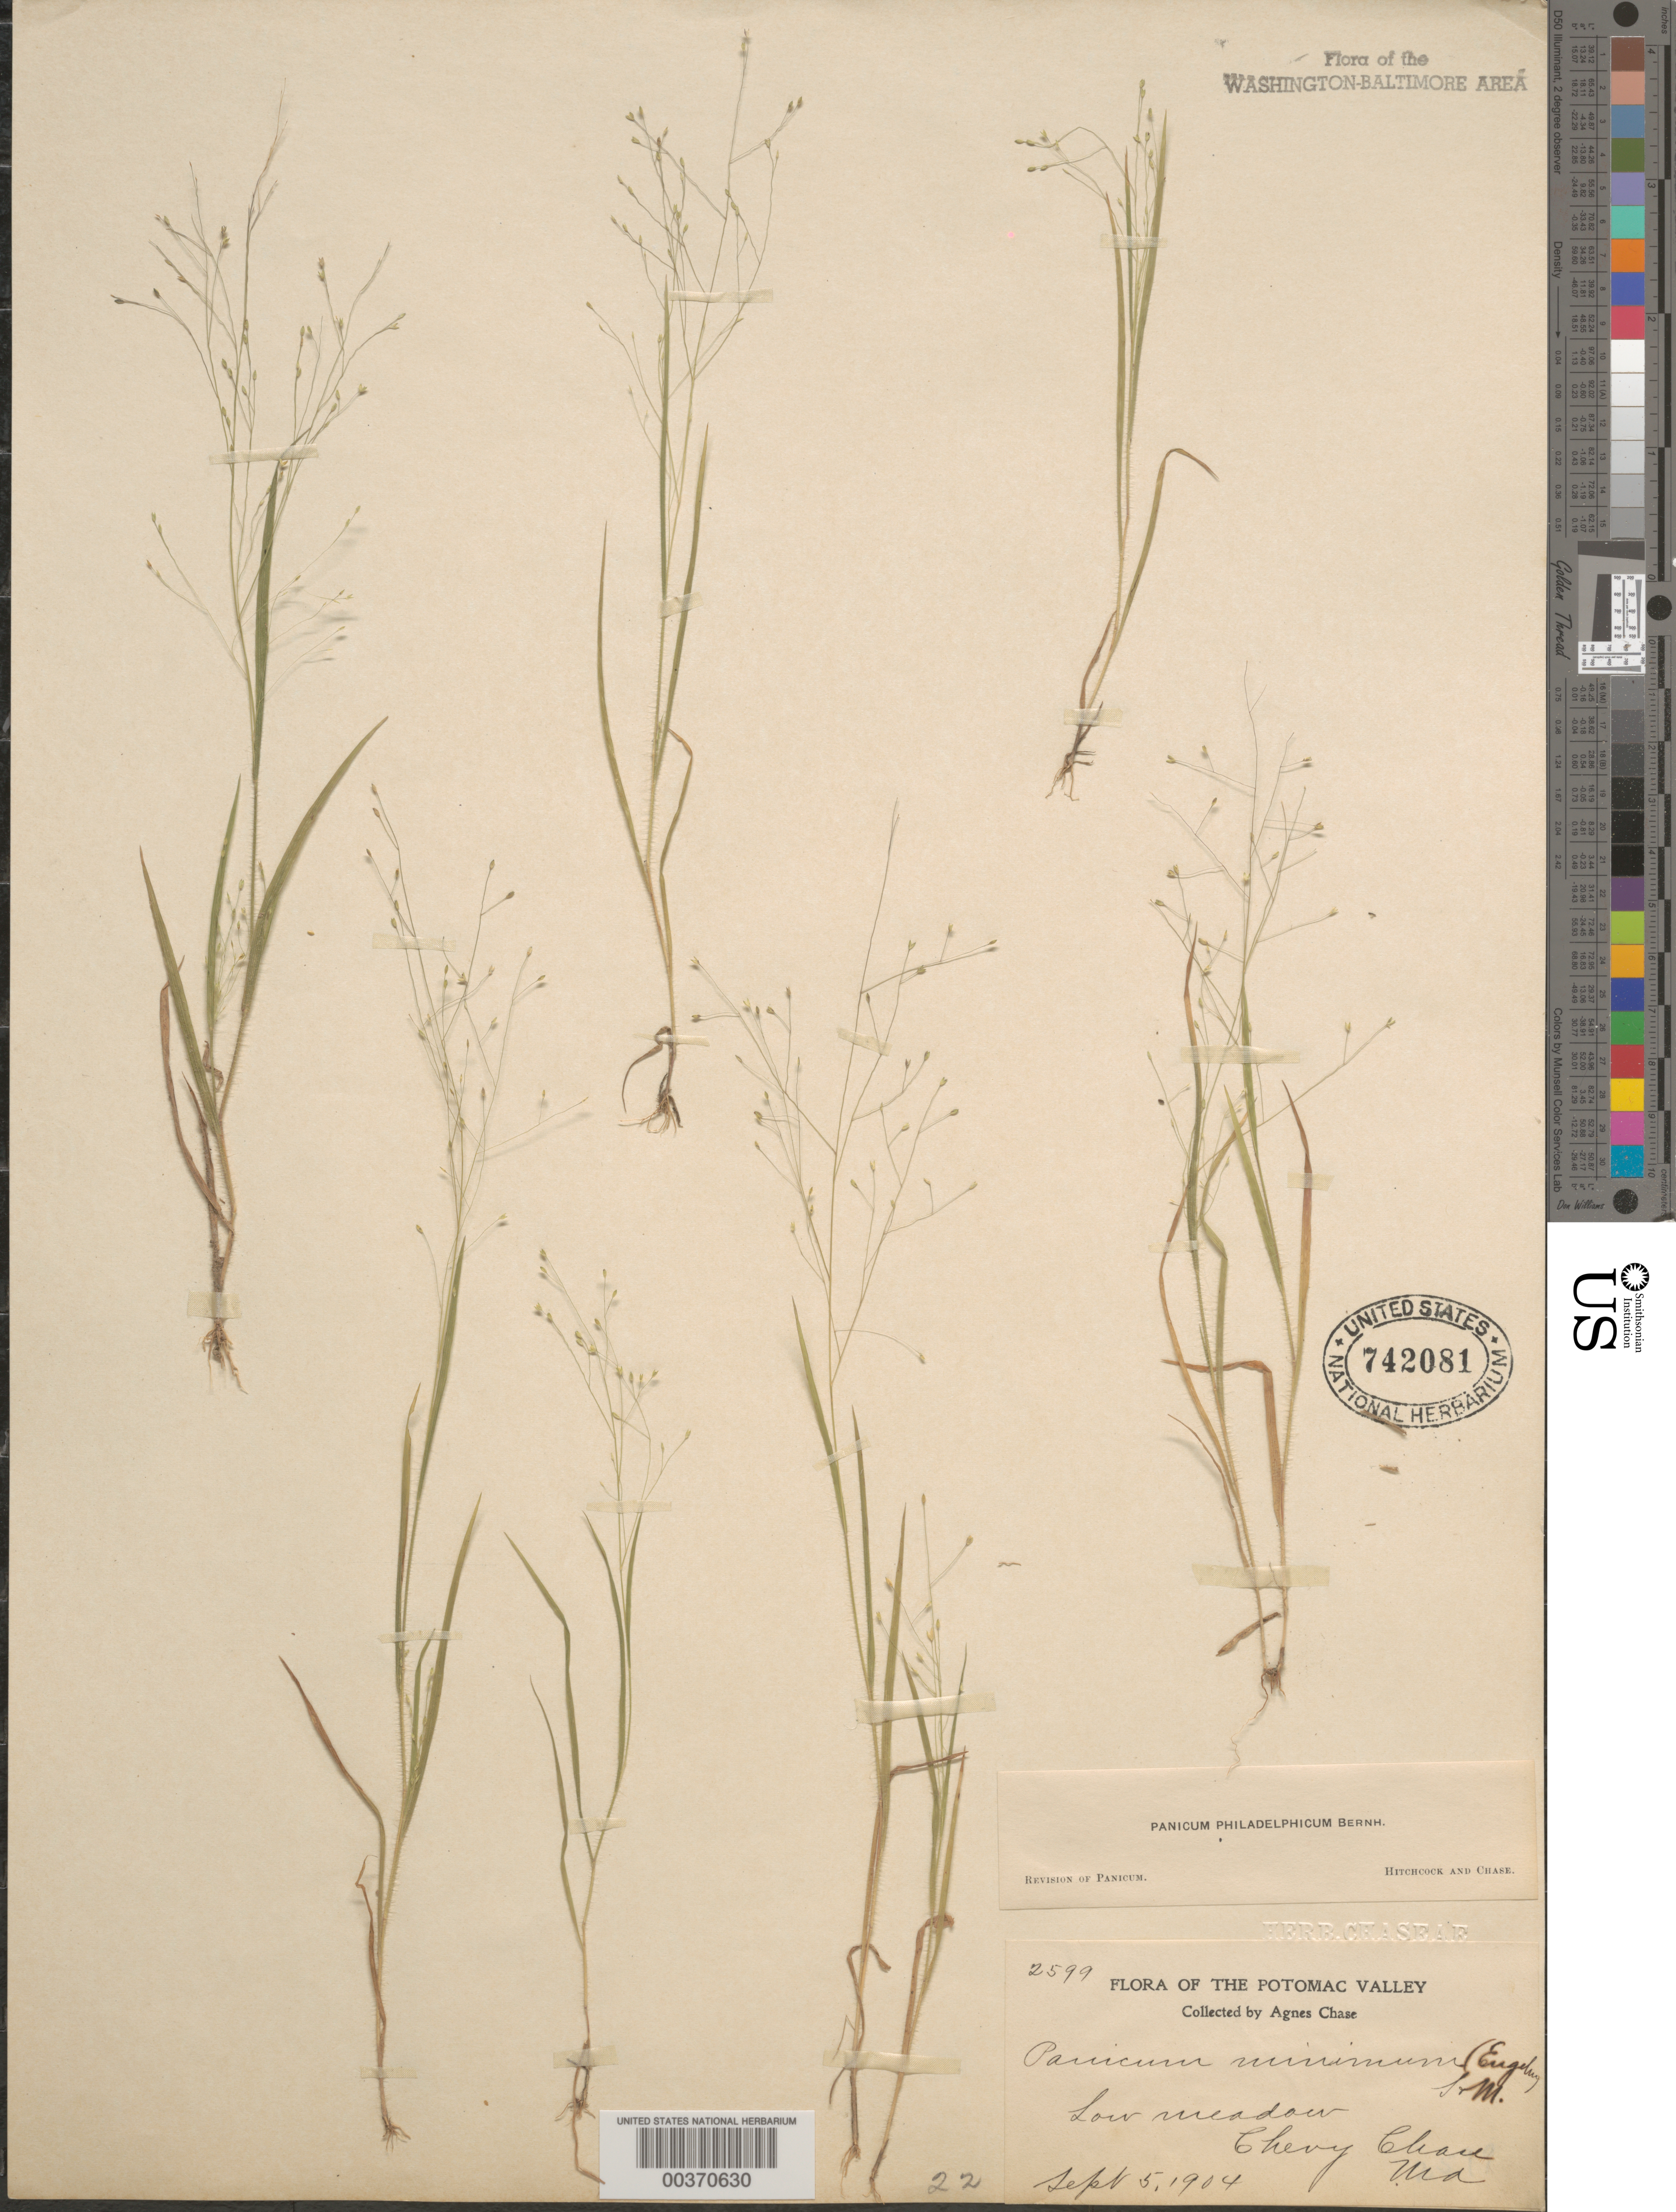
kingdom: Plantae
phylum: Tracheophyta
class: Liliopsida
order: Poales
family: Poaceae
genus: Panicum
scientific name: Panicum philadelphicum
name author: Bernh. ex Trin.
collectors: A. Chase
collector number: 2599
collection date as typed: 05 Sep 1904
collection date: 1904-09-05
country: United States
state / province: Maryland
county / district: Montgomery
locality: Chevy Chase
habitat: Low meadow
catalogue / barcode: US 742081